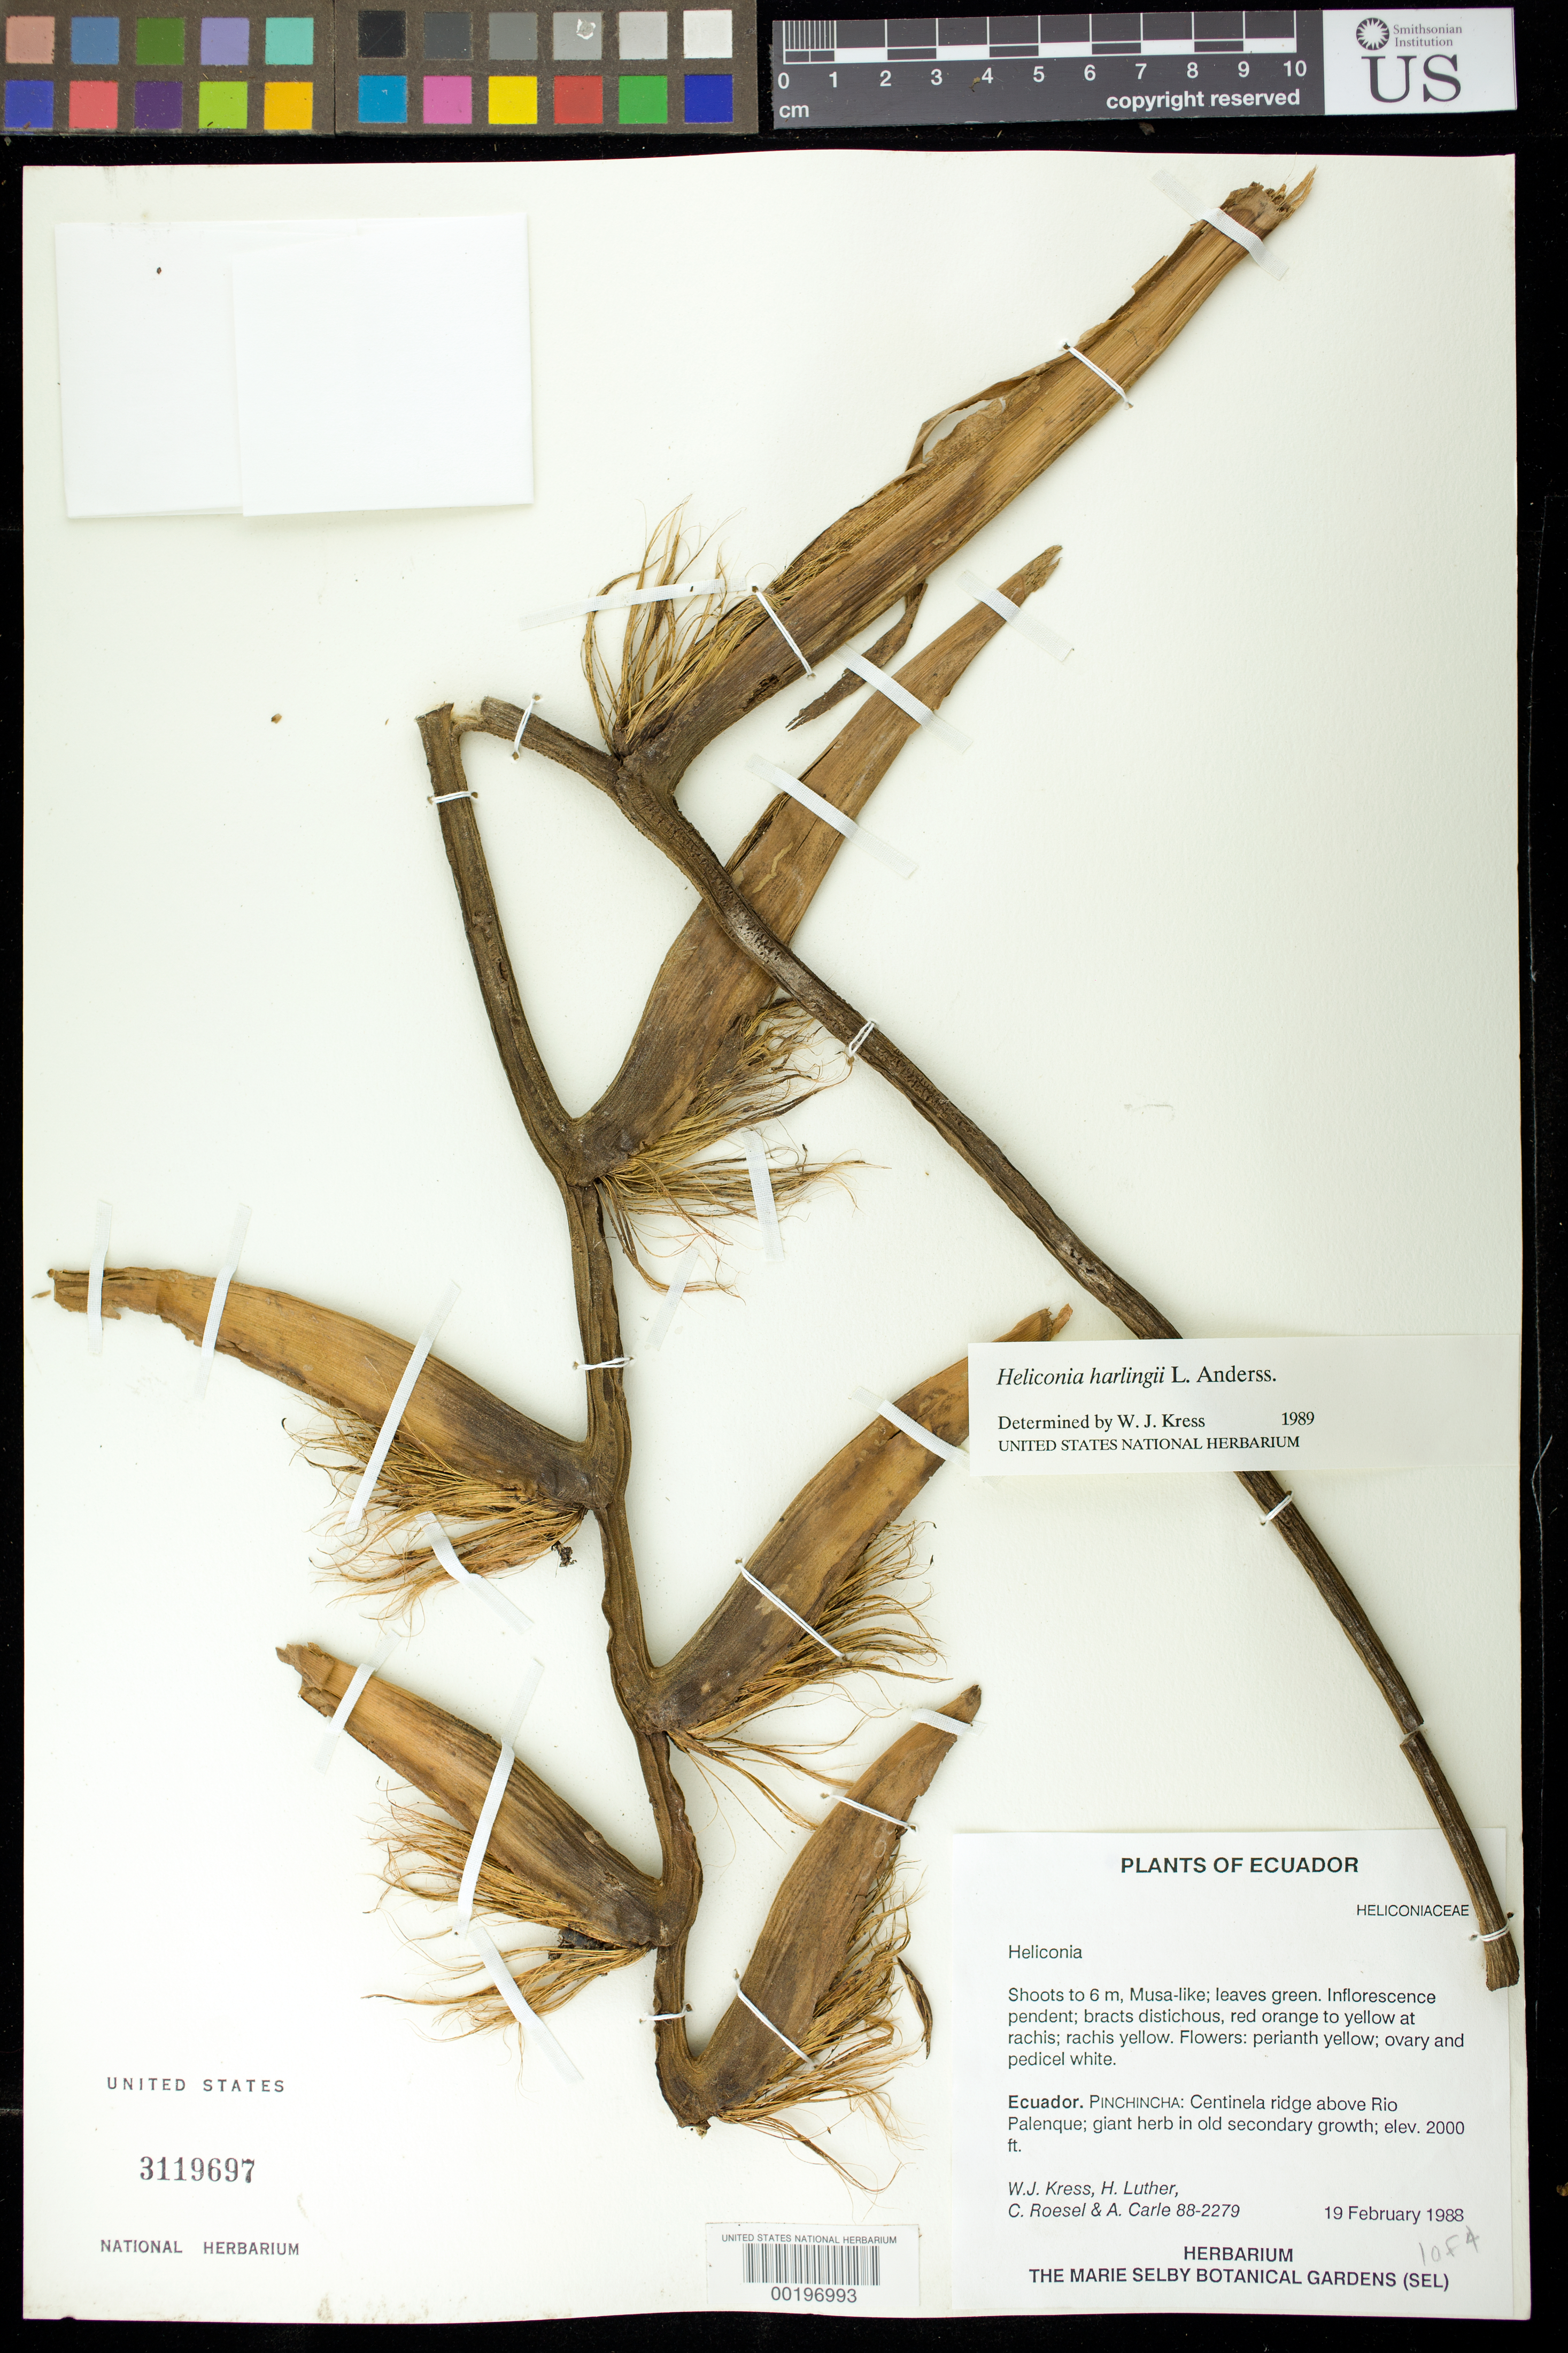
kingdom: Plantae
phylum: Tracheophyta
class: Liliopsida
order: Zingiberales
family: Heliconiaceae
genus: Heliconia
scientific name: Heliconia harlingii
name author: L. Andersson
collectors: W. J. Kress, Harry E. Luther, C. S. Roesel & A. Carle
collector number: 88-2279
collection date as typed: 19 Feb 1988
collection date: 1988-02-19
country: Ecuador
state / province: Pichincha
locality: Rio palenque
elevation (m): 610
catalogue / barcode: US 3119697